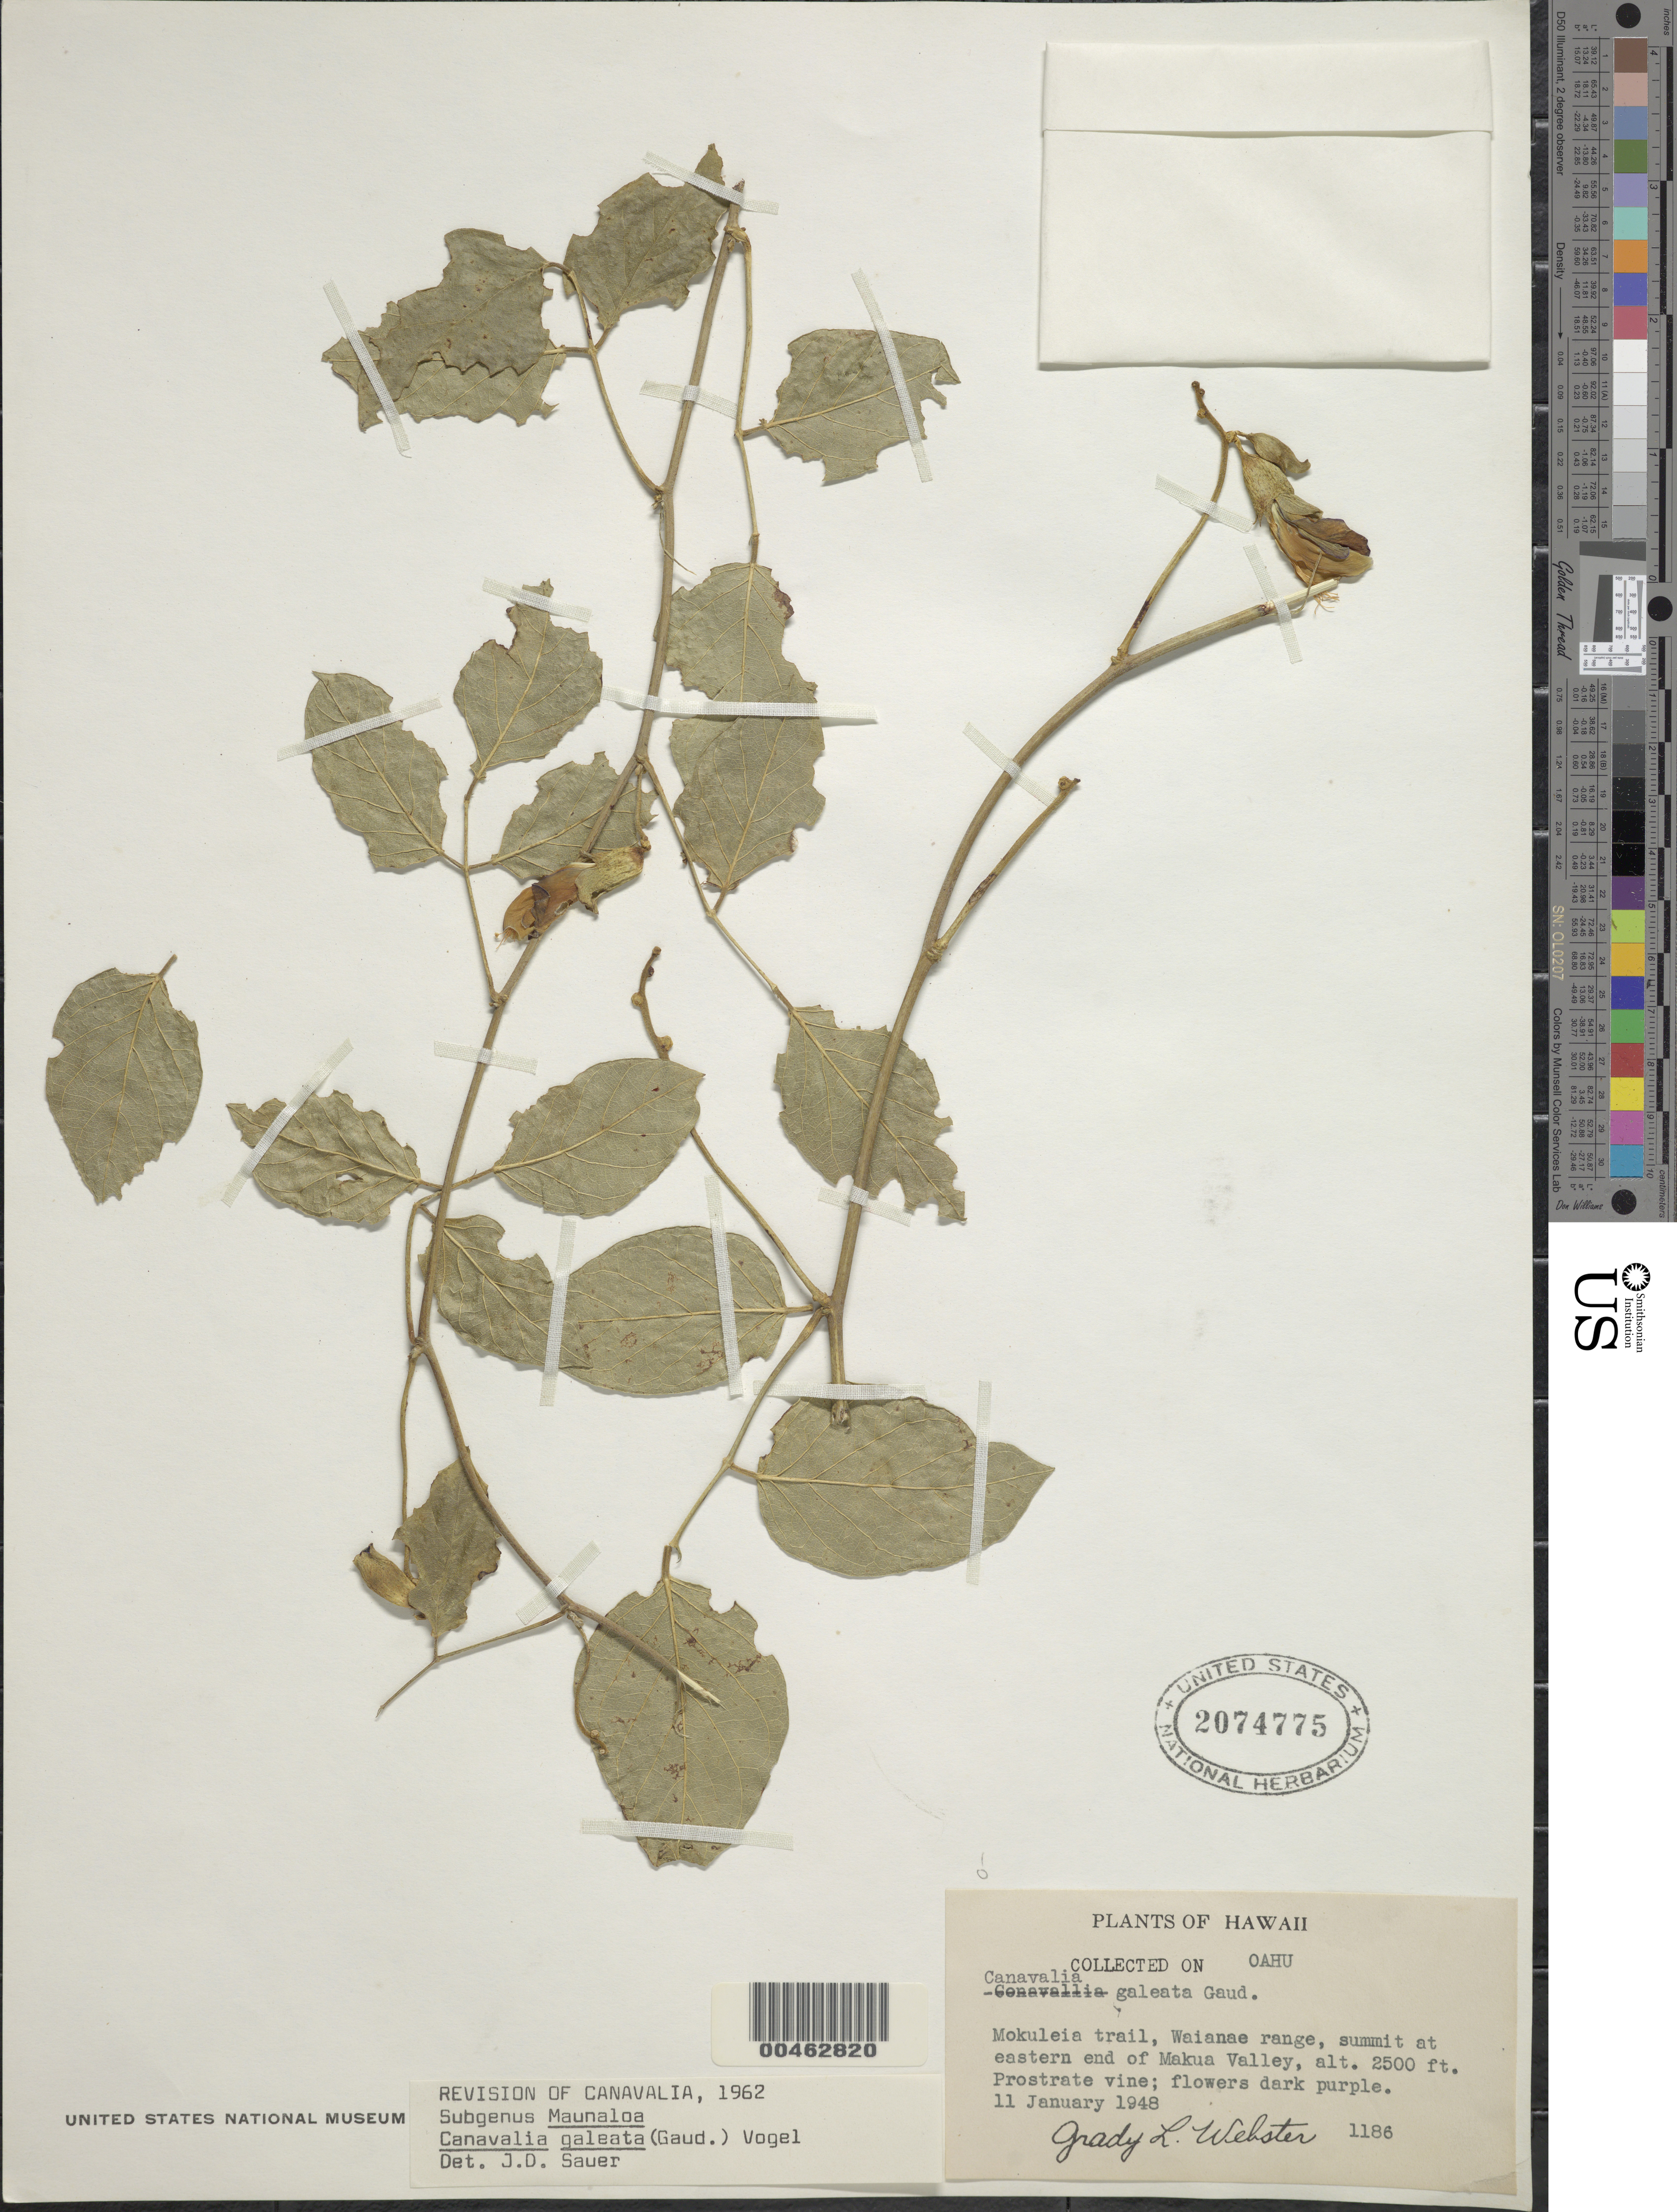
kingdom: Plantae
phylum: Tracheophyta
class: Magnoliopsida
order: Fabales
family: Fabaceae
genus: Canavalia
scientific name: Canavalia galeata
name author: Gaudich.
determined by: Sauer, J. D.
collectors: G. L. Webster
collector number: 1186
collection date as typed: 11 Jan 1948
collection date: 1948-01-11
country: United States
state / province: Hawaii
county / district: Honolulu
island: Oahu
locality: Mokuleia trail, Waianae range, summit at eastern end of Makua Valley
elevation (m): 762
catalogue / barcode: US 2074775